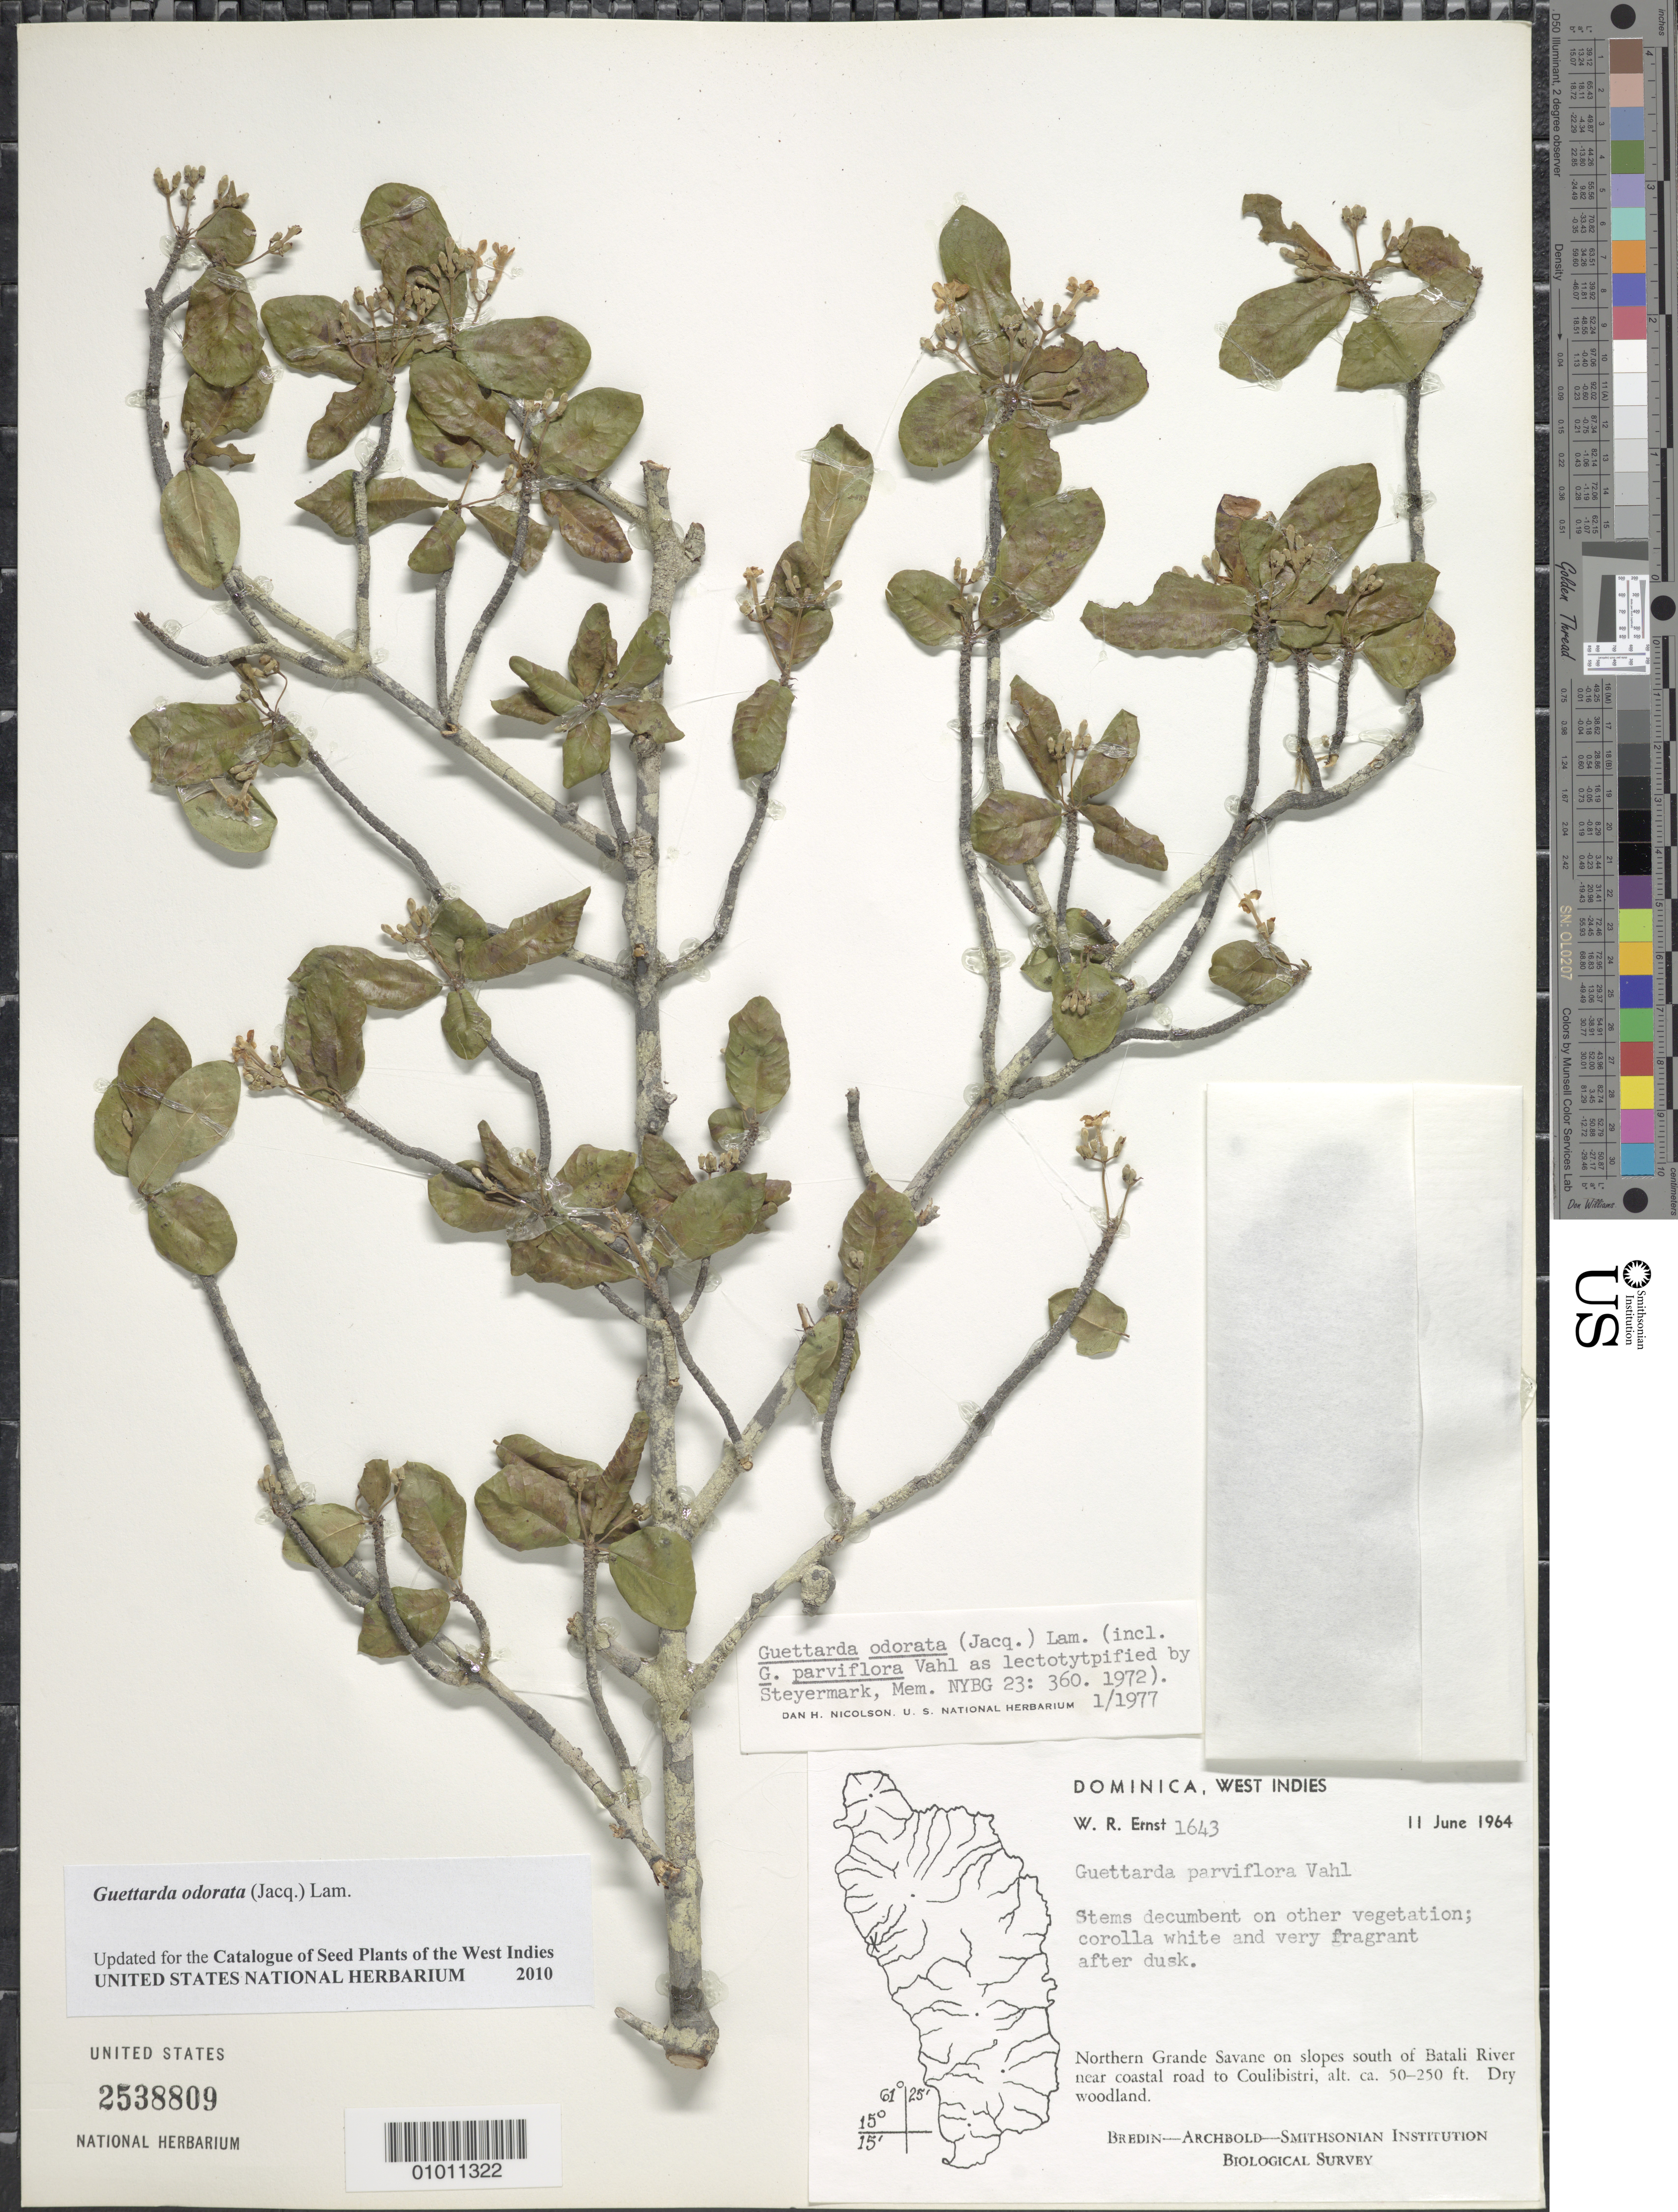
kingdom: Plantae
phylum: Tracheophyta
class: Magnoliopsida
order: Gentianales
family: Rubiaceae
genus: Guettarda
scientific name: Guettarda odorata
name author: (Jacq.) Lam.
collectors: W. R. Ernst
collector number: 1643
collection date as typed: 11 Jun 1964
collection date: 1964-06-11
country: Dominica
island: Dominica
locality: Northern Grande Savane, slopes south of Batali River, near coastal road to Coulibistri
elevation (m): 15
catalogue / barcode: US 2538809